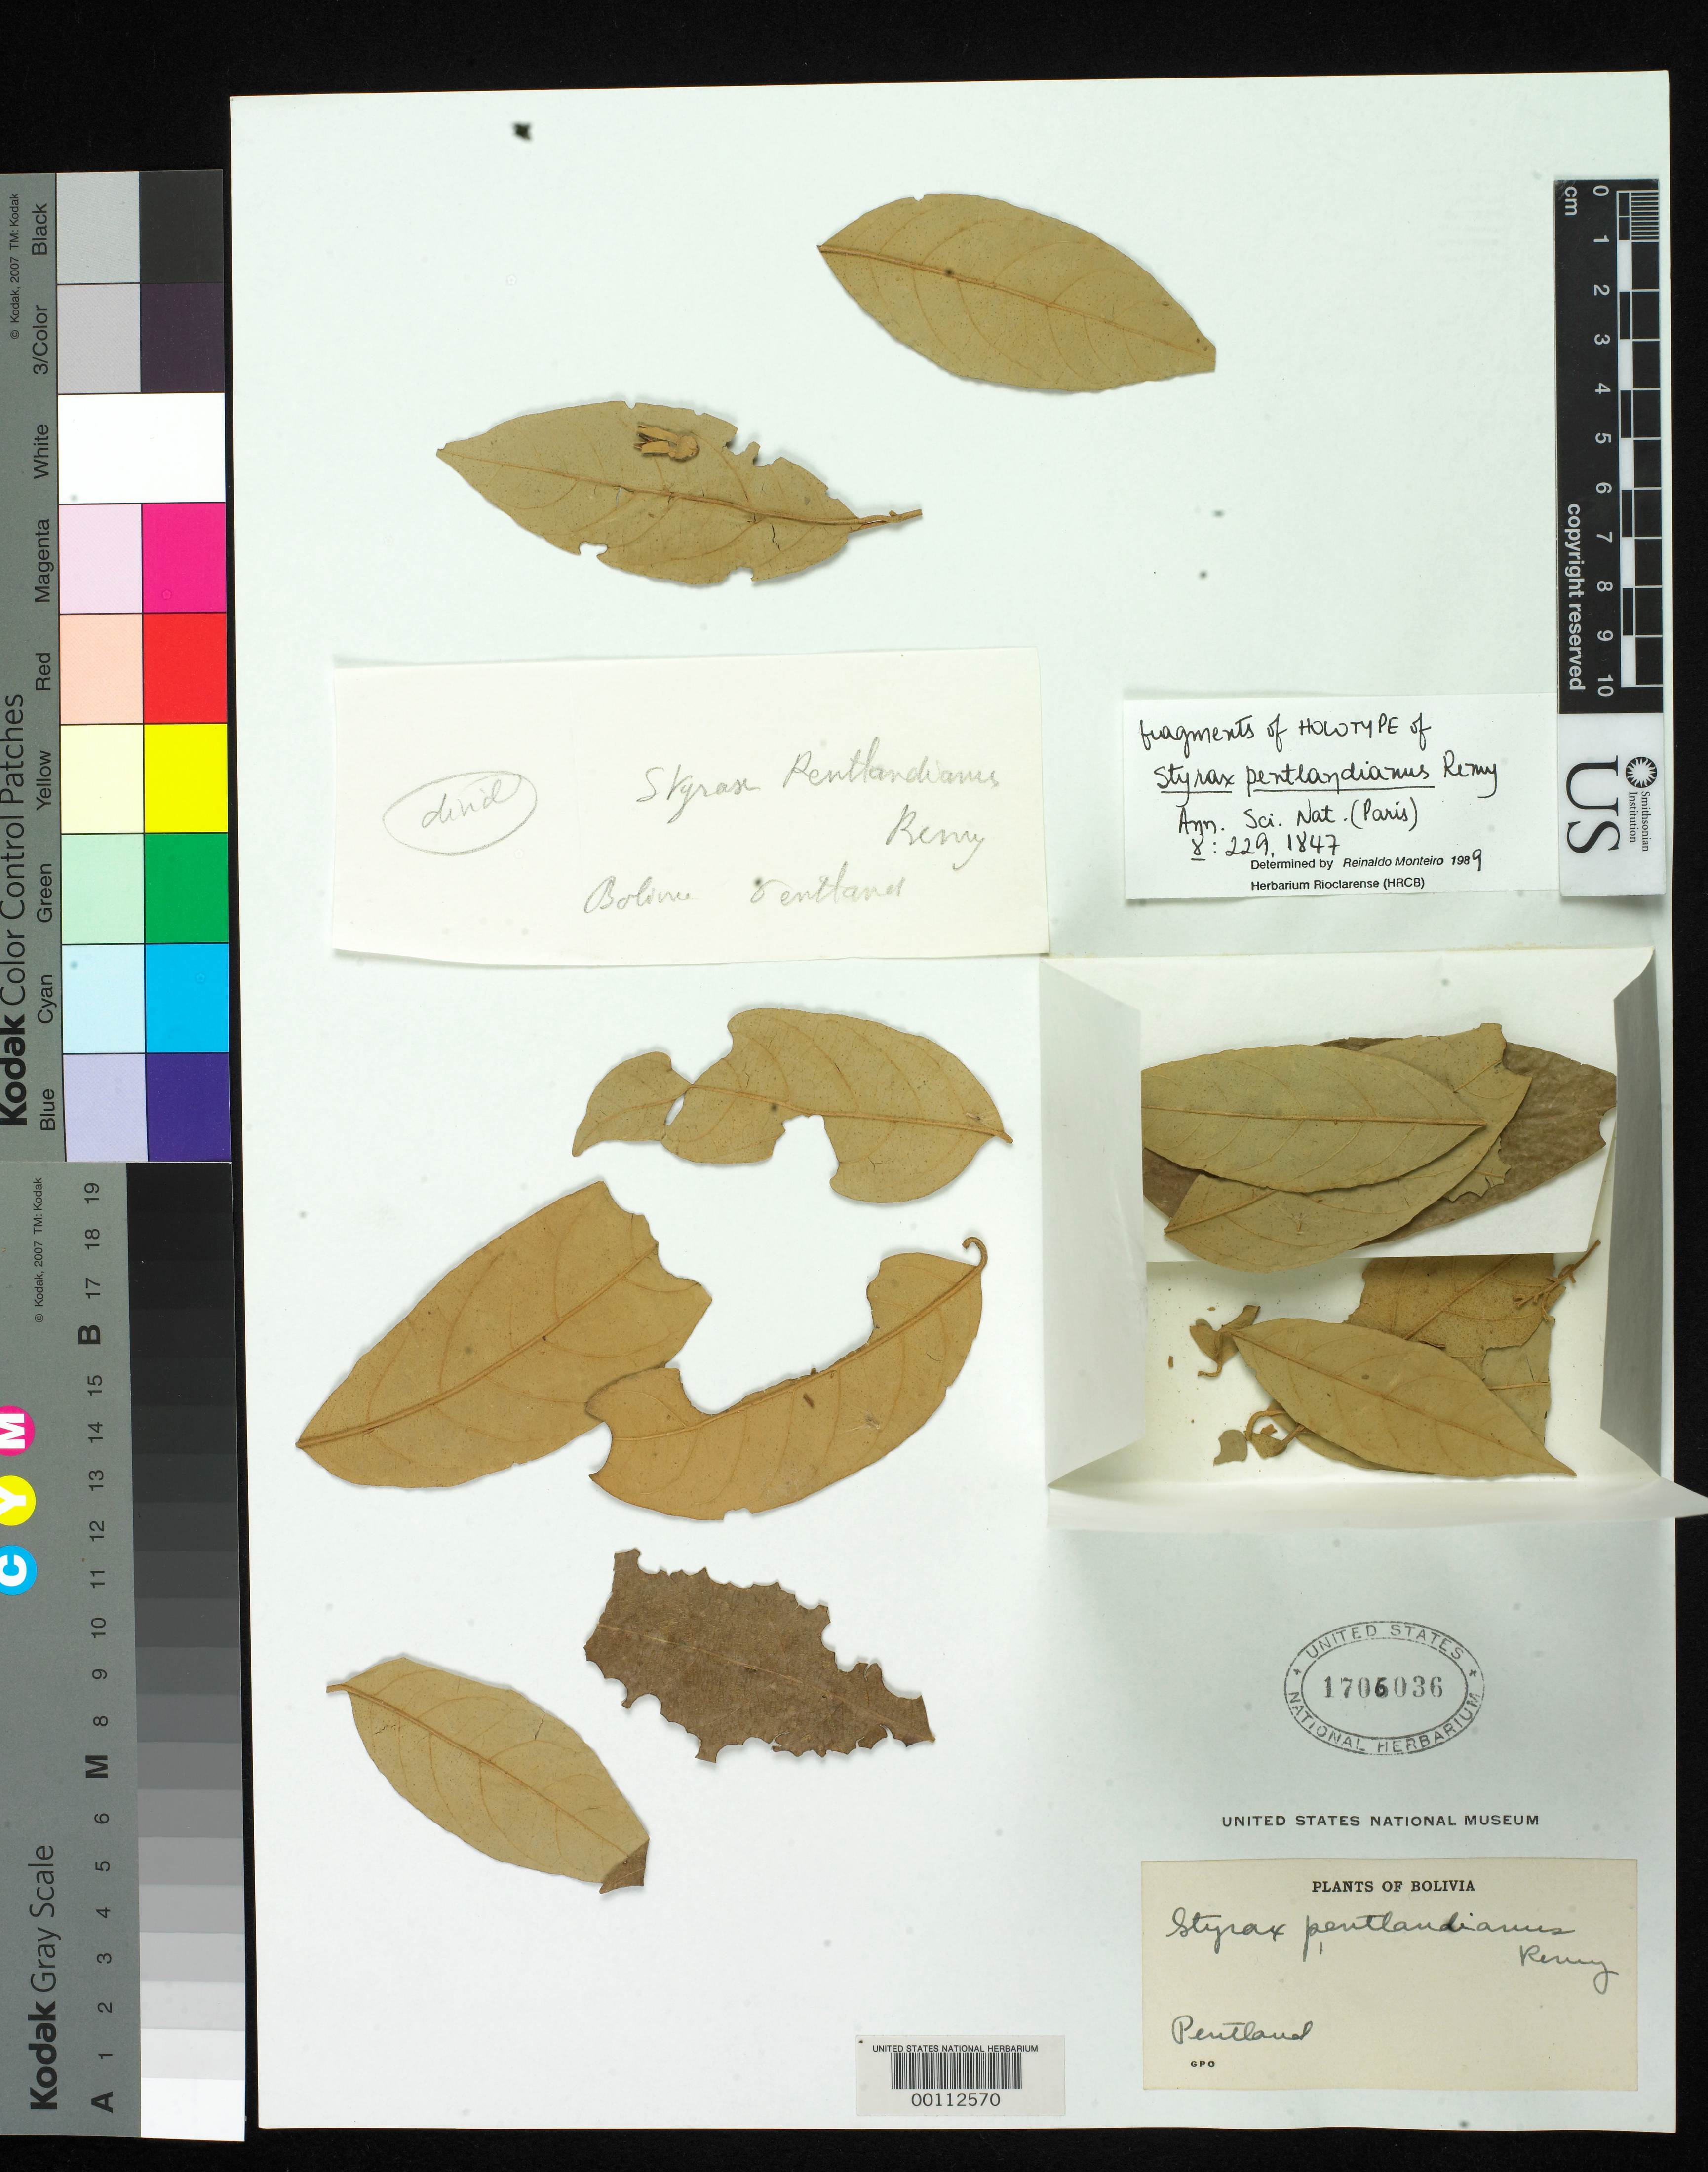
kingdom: Plantae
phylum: Tracheophyta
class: Magnoliopsida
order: Ericales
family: Styracaceae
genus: Styrax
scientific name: Styrax pentlandianus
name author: J. Rémy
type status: Isotype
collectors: J. Pentland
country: Bolivia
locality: Yungas.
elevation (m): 1524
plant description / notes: Fragmentary material (leaves) of type specimen, source unknown. As annotated by R. Monteiro (1989), "fragments of holotype".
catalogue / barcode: US 1706036